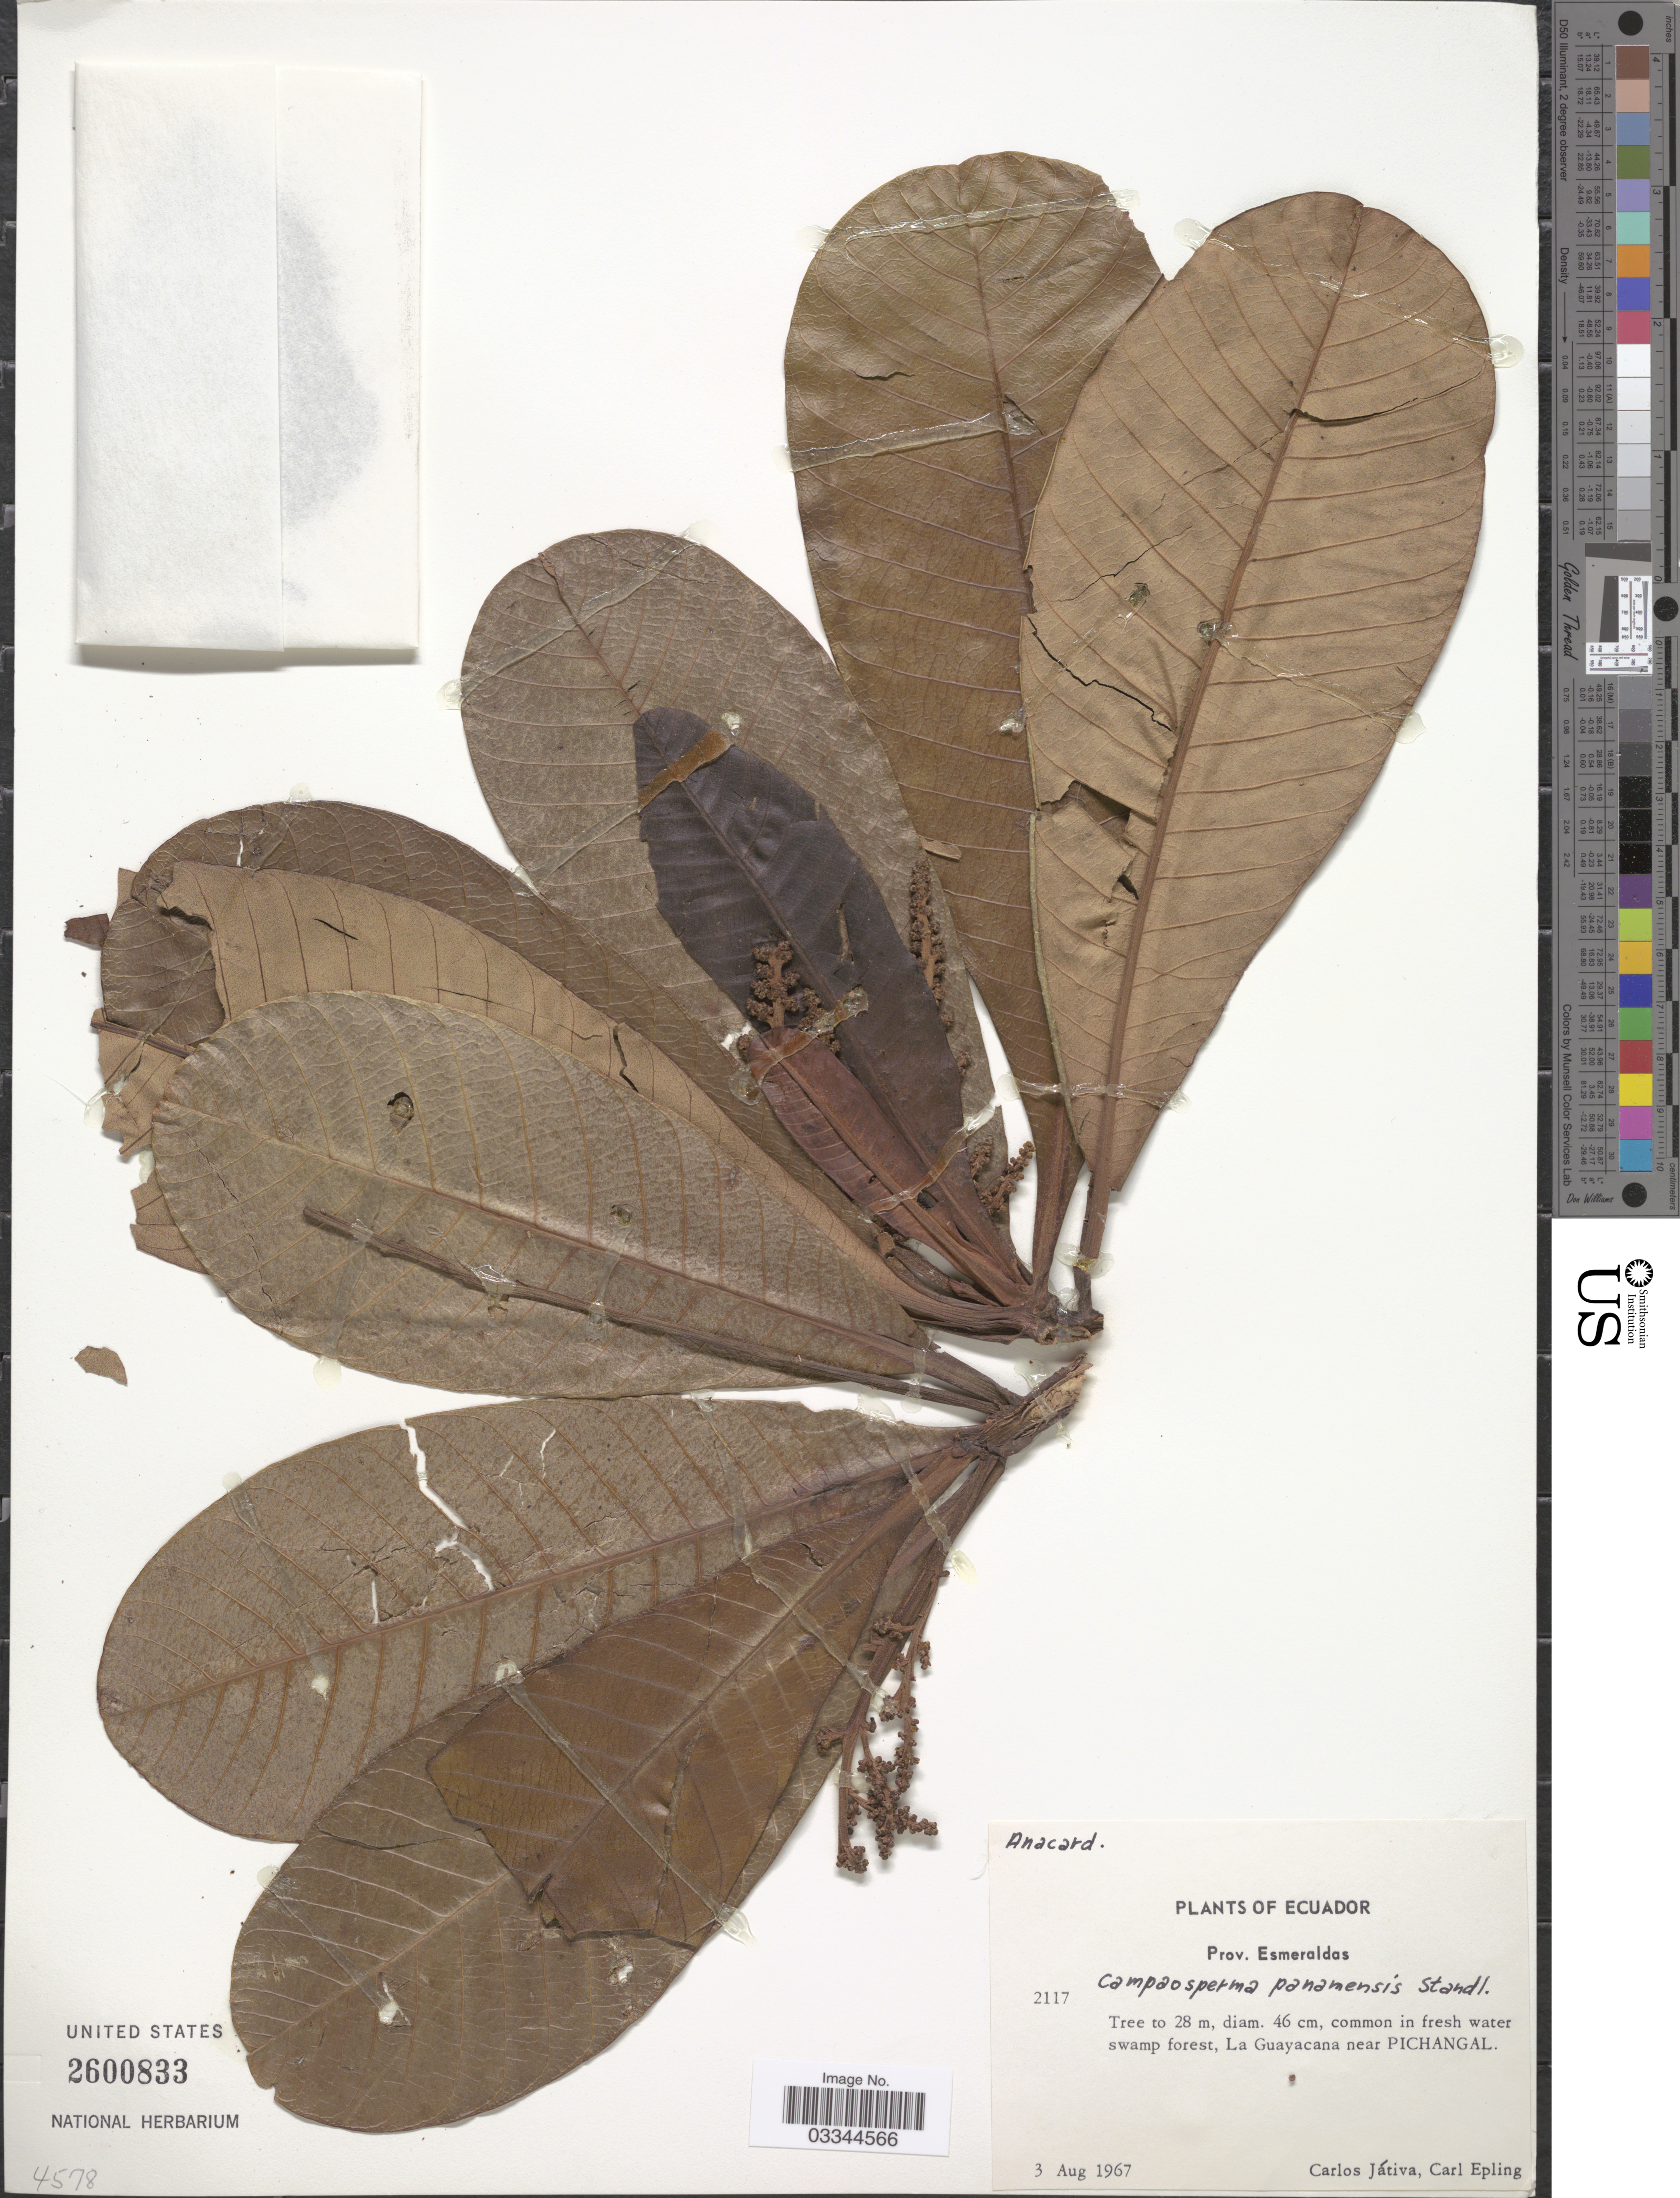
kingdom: Plantae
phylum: Tracheophyta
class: Magnoliopsida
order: Sapindales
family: Anacardiaceae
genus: Campnosperma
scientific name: Campnosperma panamense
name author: Standl.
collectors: C. D. Játiva & C. C. Epling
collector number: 2117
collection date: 1967-08-03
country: Ecuador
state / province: Esmeraldas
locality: La Guayacana near Pichangal.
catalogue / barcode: US 2600833